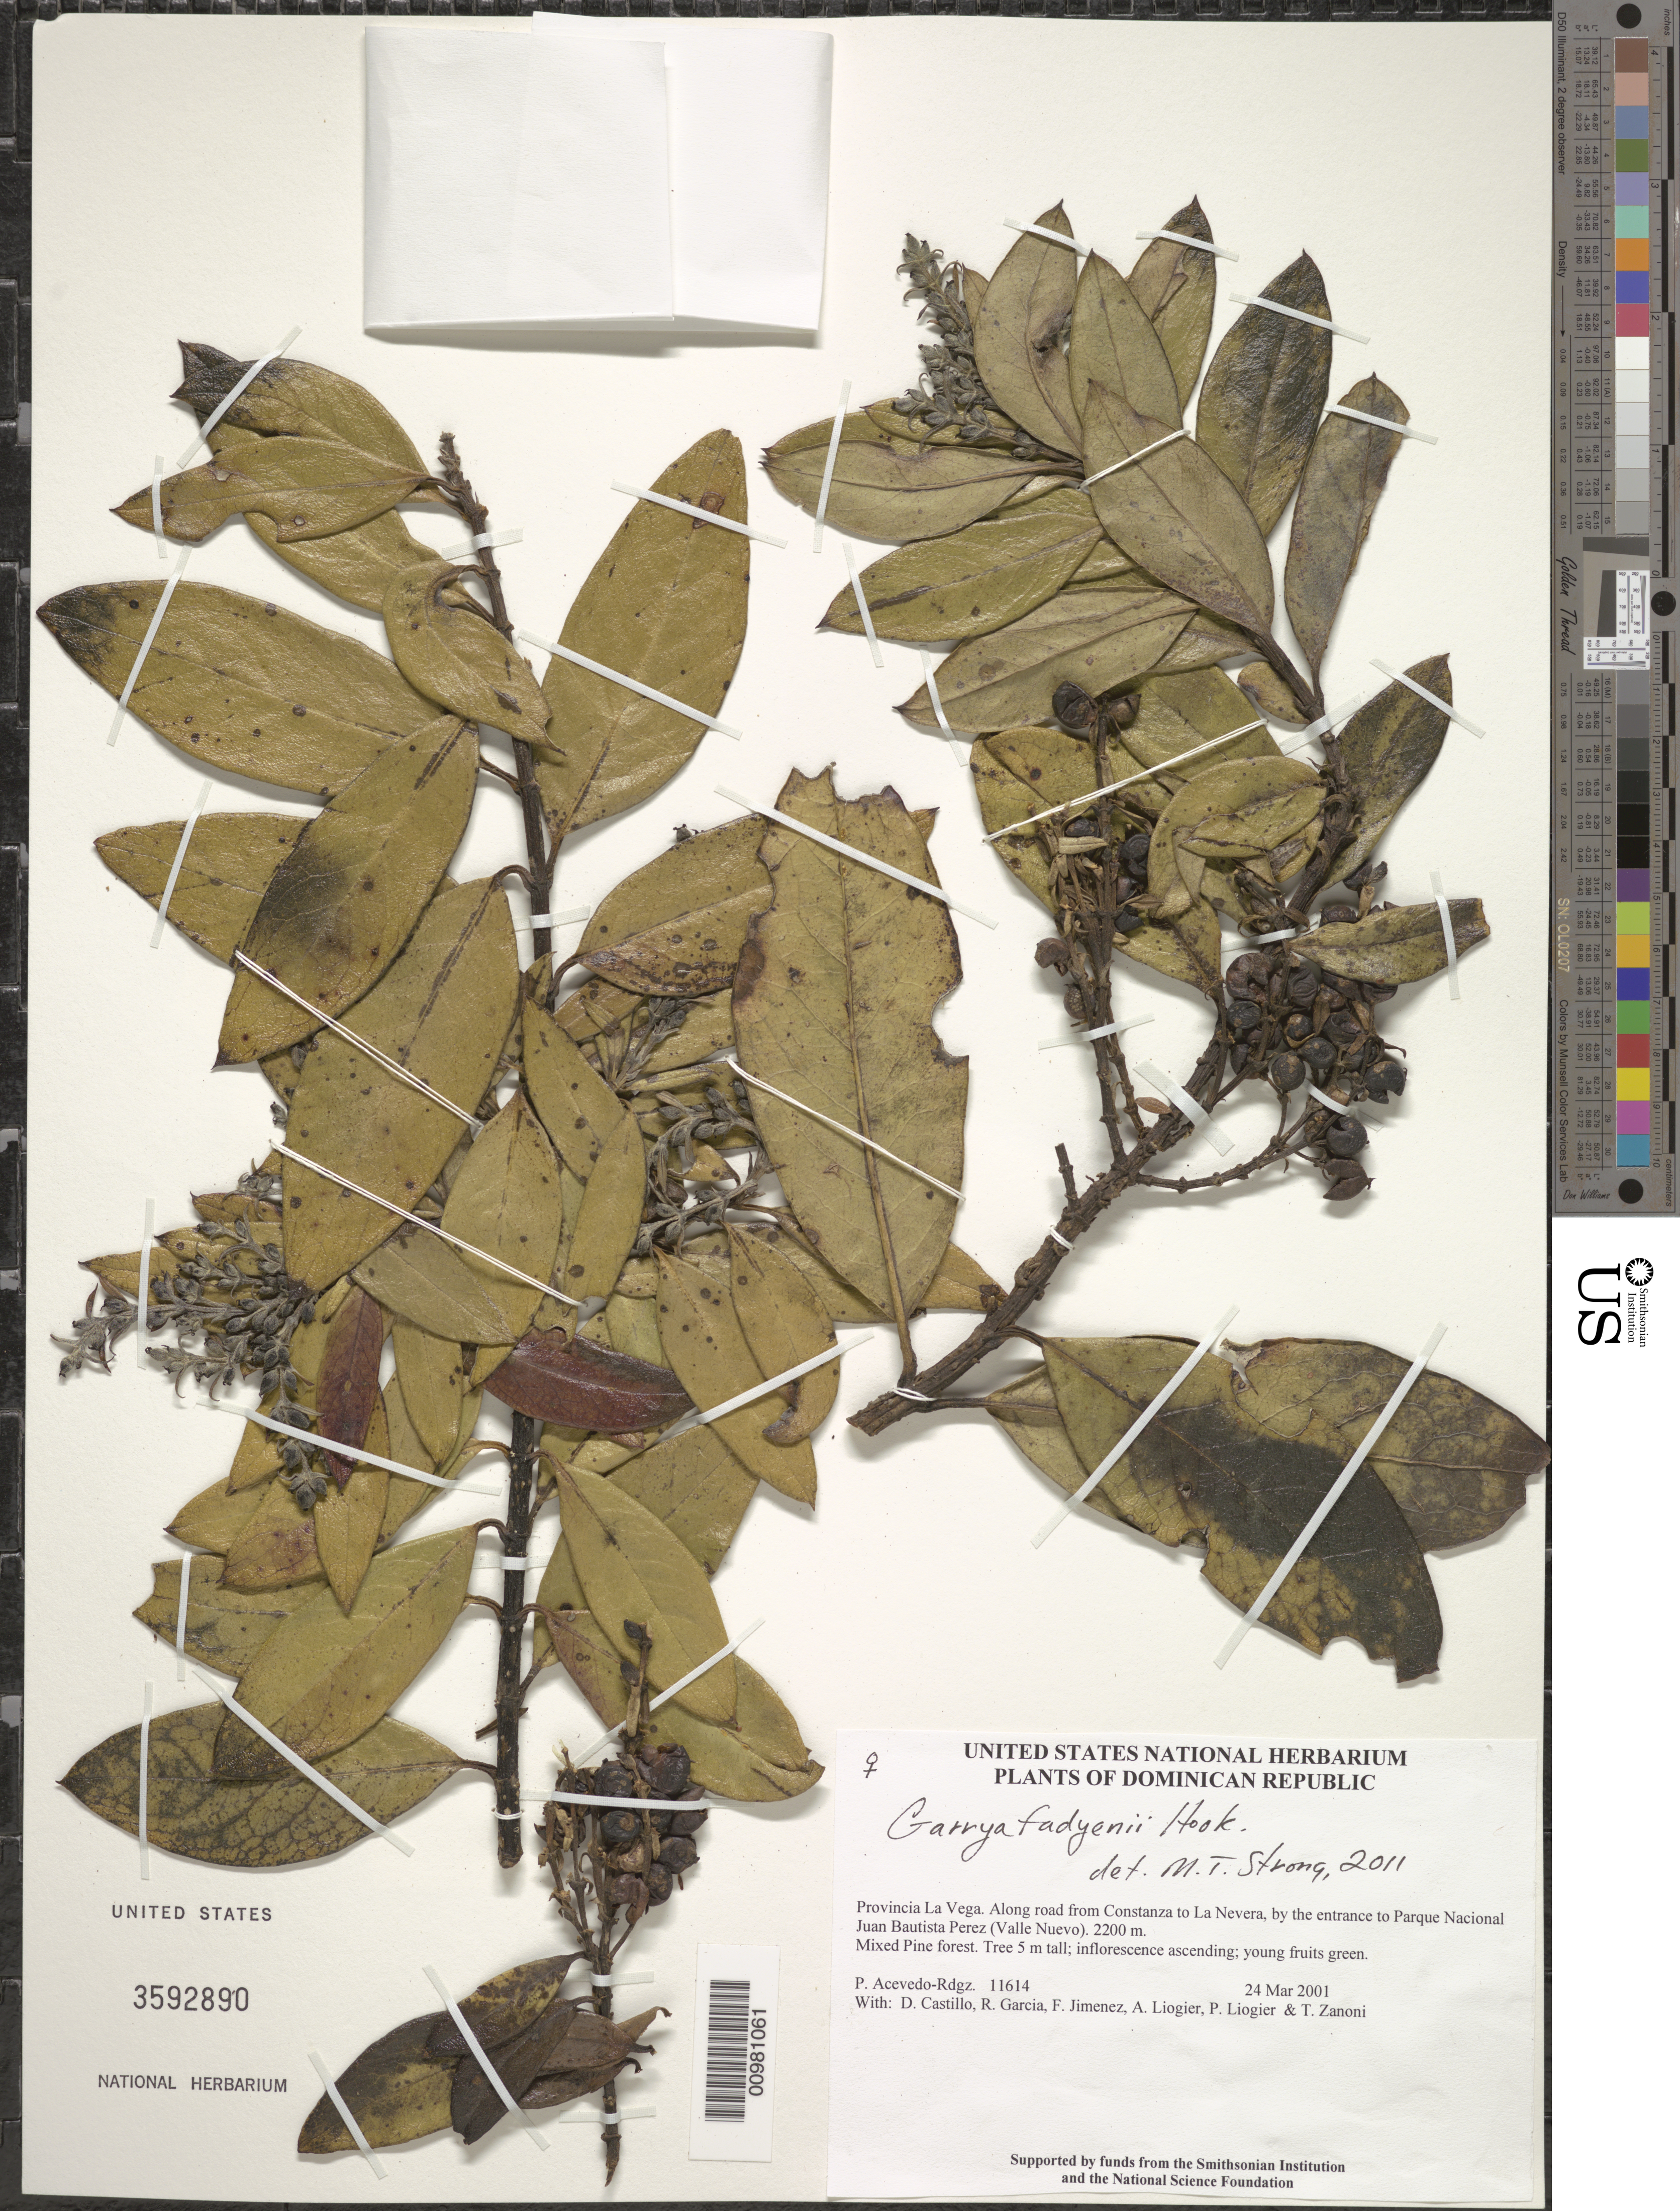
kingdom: Plantae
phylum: Tracheophyta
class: Magnoliopsida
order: Garryales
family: Garryaceae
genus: Garrya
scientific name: Garrya fadyenii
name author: Hook.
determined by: Strong, M. T., (US), Smithsonian Institution - National Museum of Natural History (UNITED STATES)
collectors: P. Acevedo-Rodr., D. Castillo, R. G. García, F. Jimenez, A. H. Liogier, M. P. Liogier & T. A. Zanoni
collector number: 11614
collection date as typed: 24 Mar 2001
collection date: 2001-03-24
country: Dominican Republic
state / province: La Vega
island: Hispaniola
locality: Provincia La Vega. Along road from Constanza to La Nevera, by the entrance to Parque Nacional Juan Bautista Perez (Valle Nuevo).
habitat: Mixed Pine forest.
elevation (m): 2200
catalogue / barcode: US 3592890